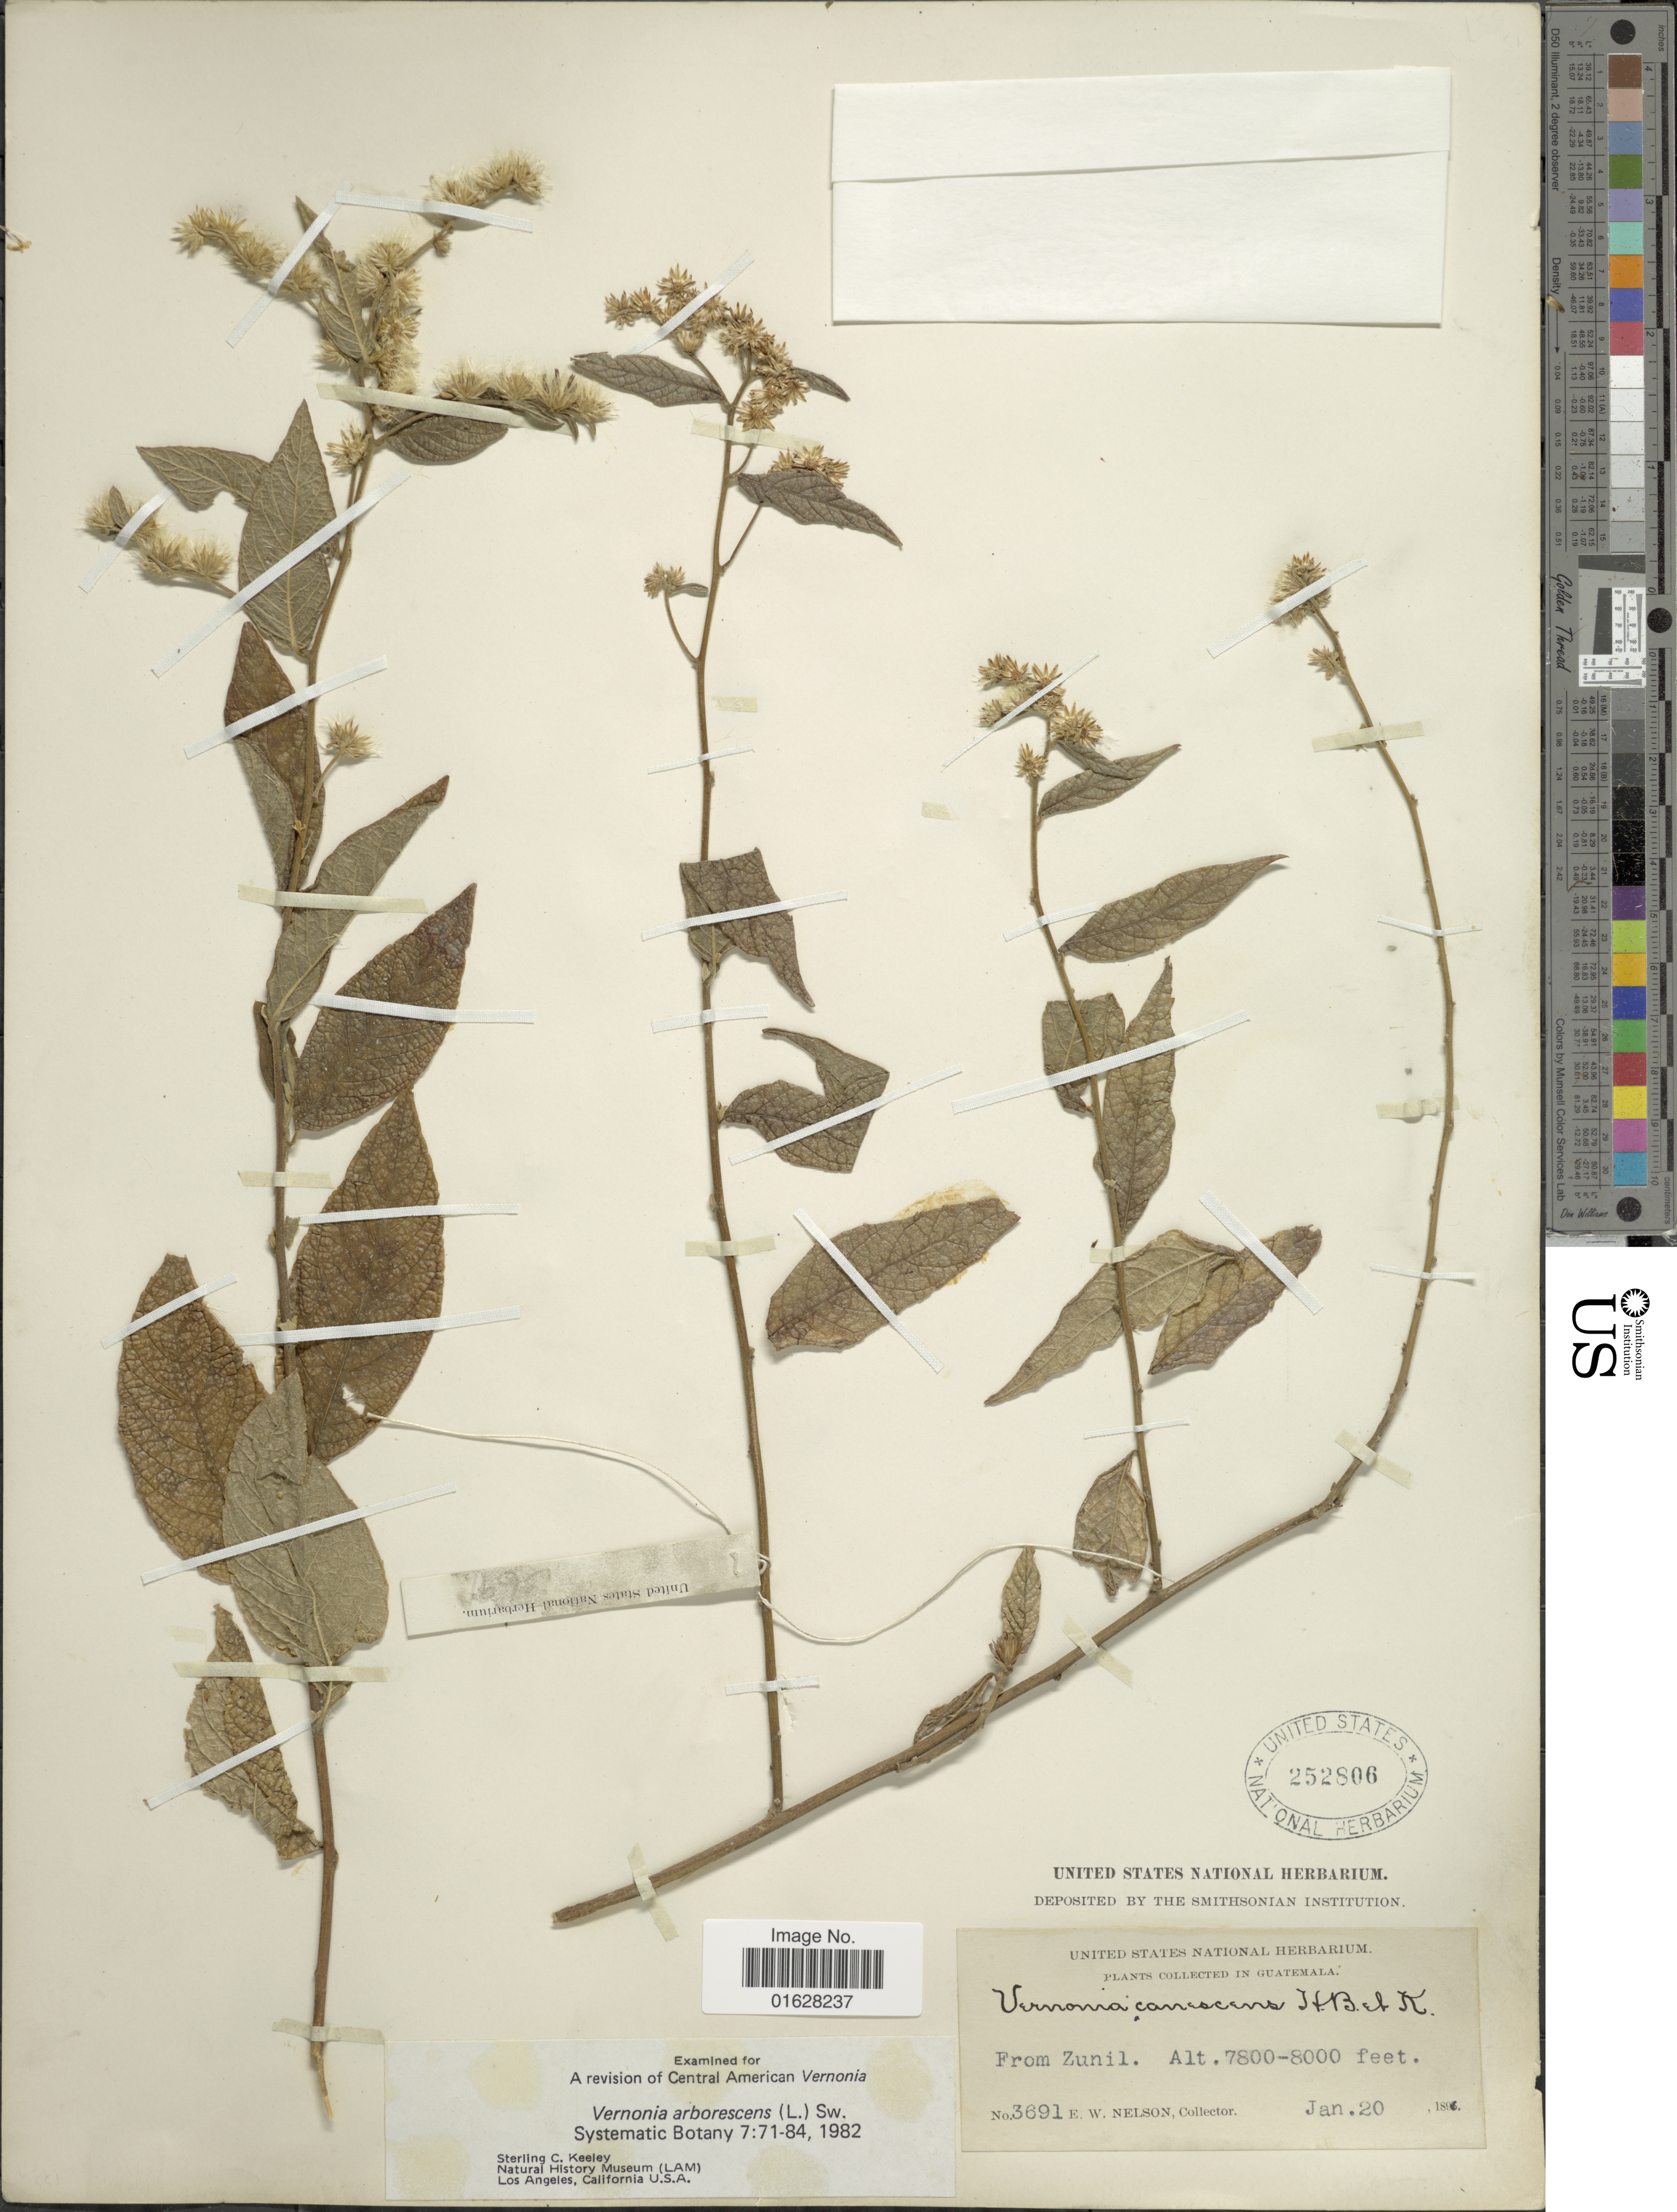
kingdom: Plantae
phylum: Tracheophyta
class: Magnoliopsida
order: Asterales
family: Asteraceae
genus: Lepidaploa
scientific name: Lepidaploa canescens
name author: (Kunth) H. Rob.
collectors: E. W. Nelson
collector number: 3691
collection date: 1896-01-20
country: Guatemala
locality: Zunil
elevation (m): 2377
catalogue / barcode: US 252806